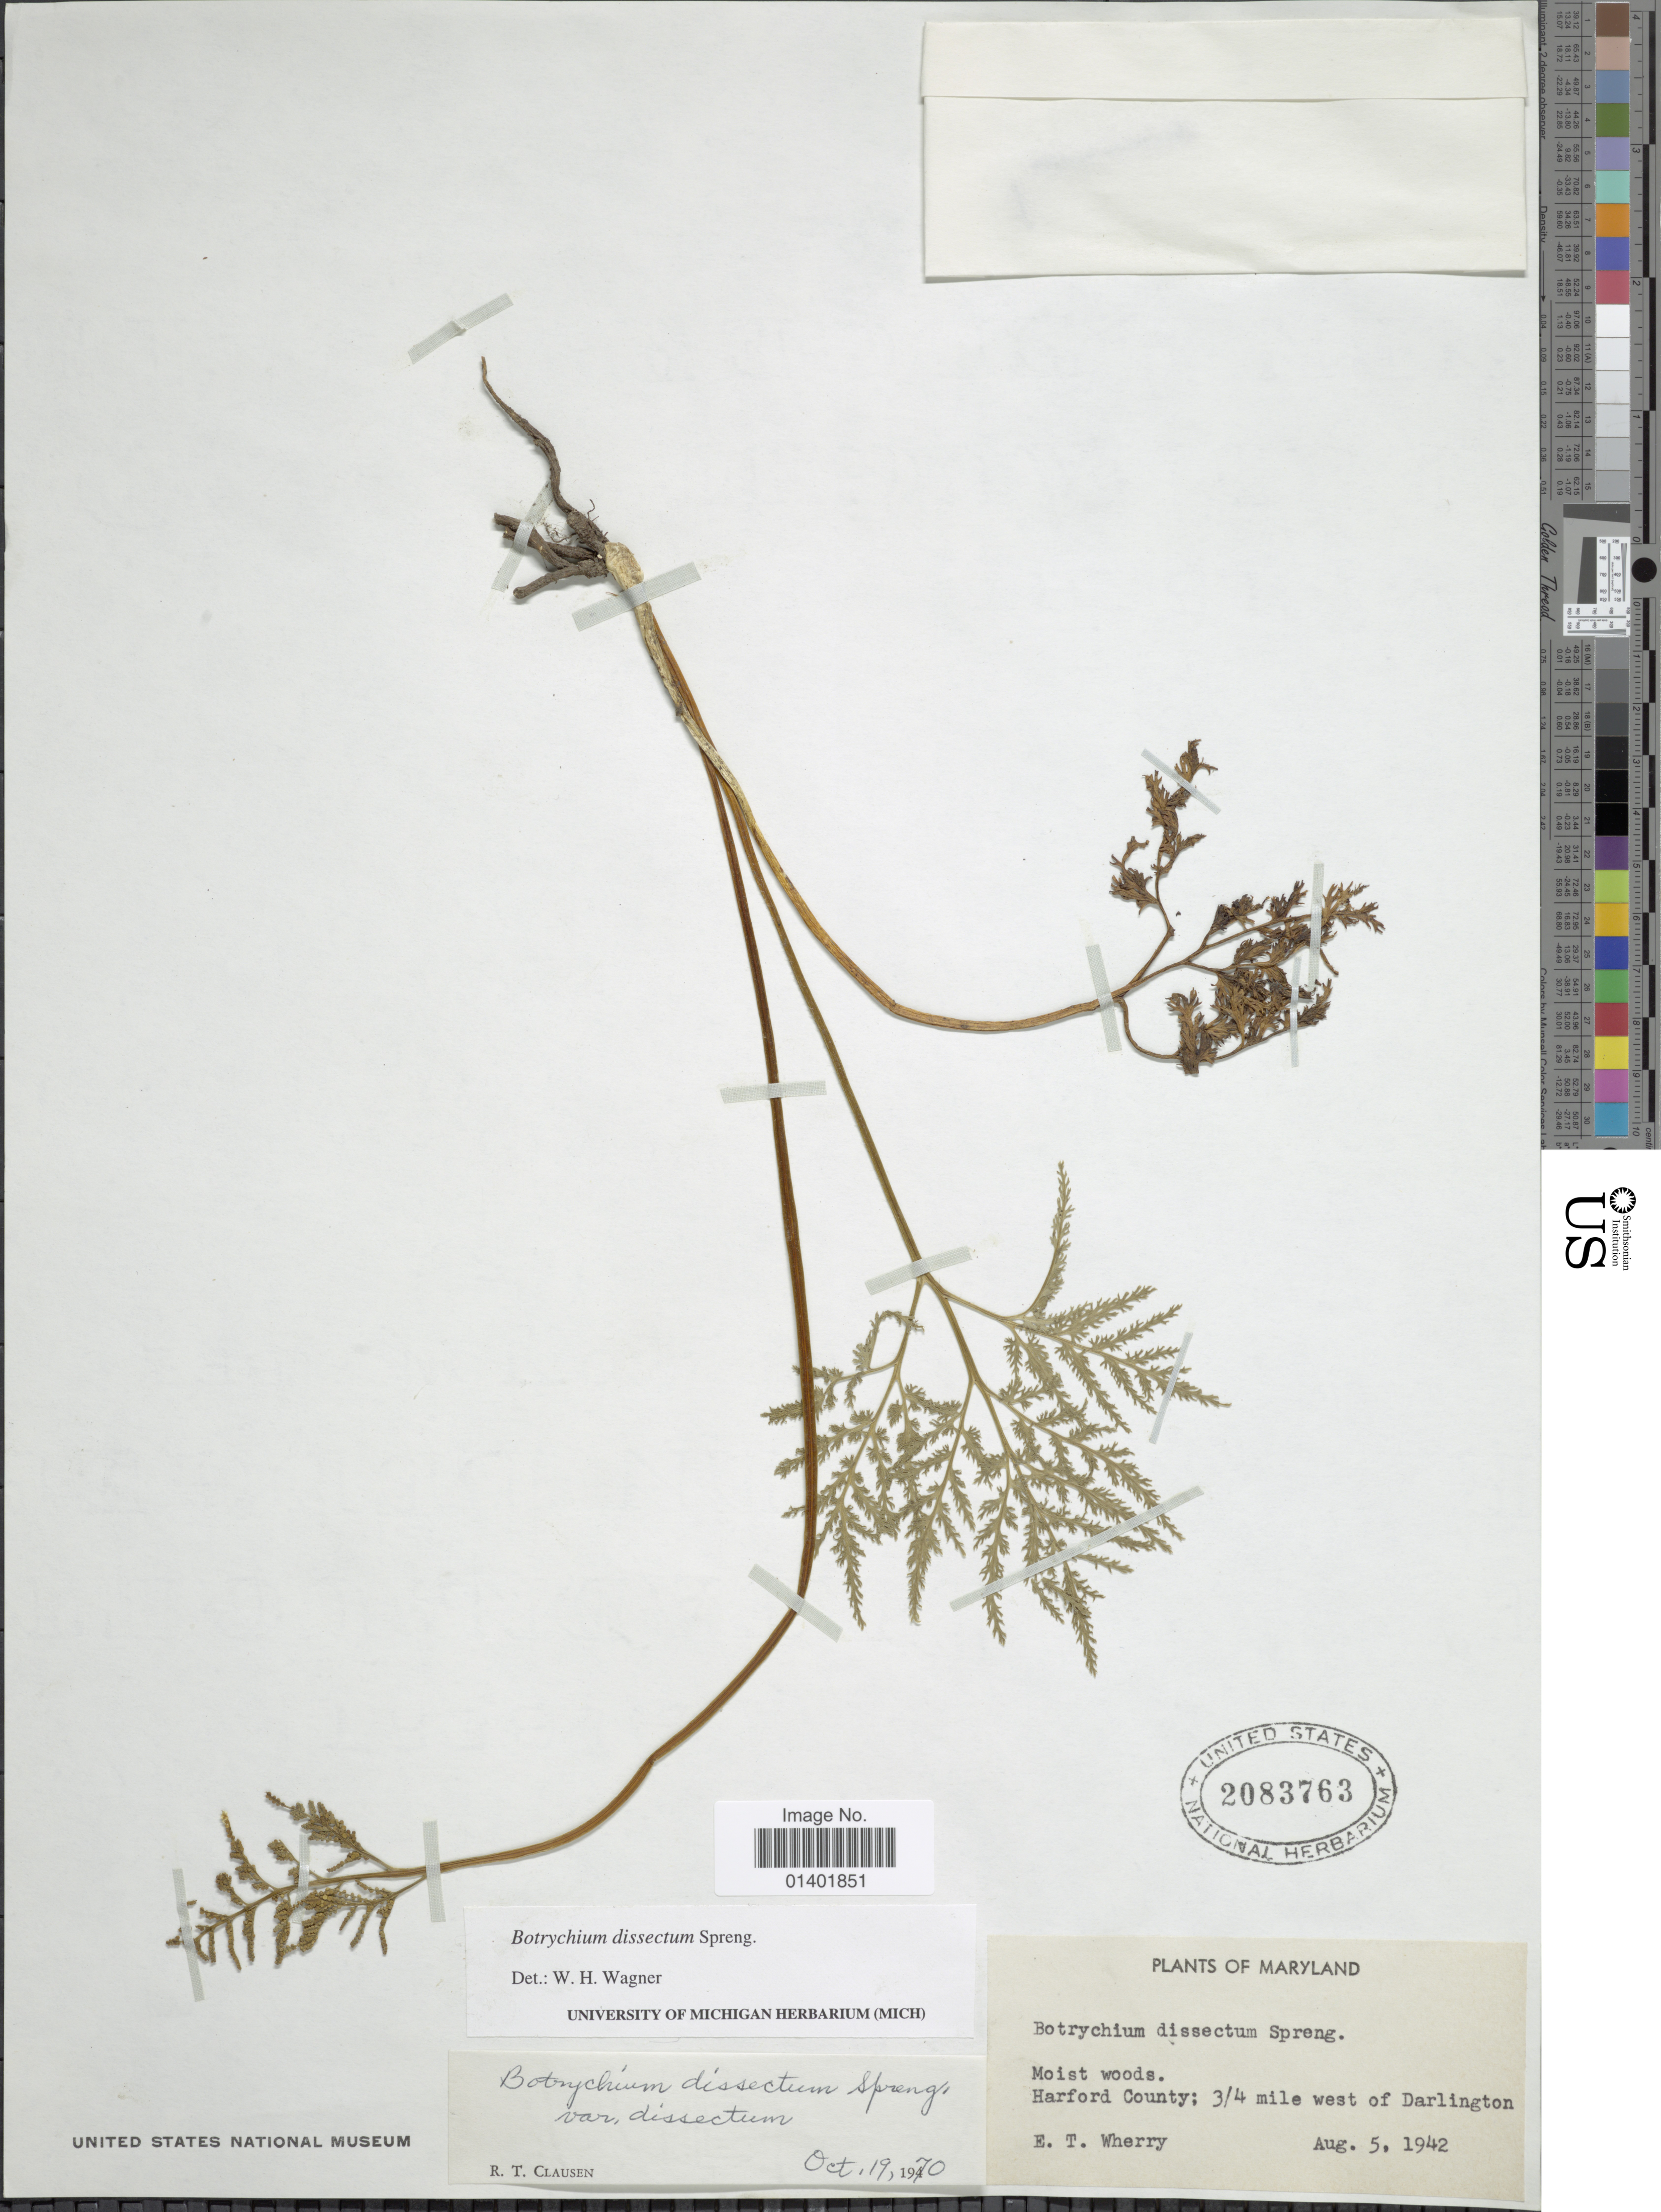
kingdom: Plantae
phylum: Tracheophyta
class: Polypodiopsida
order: Ophioglossales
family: Ophioglossaceae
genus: Botrychium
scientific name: Botrychium dissectum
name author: Spreng.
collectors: E. T. Wherry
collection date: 1942-08-05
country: United States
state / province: Maryland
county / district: Harford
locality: Harford County; 3/4 mile west of Darlington.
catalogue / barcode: US 2083763